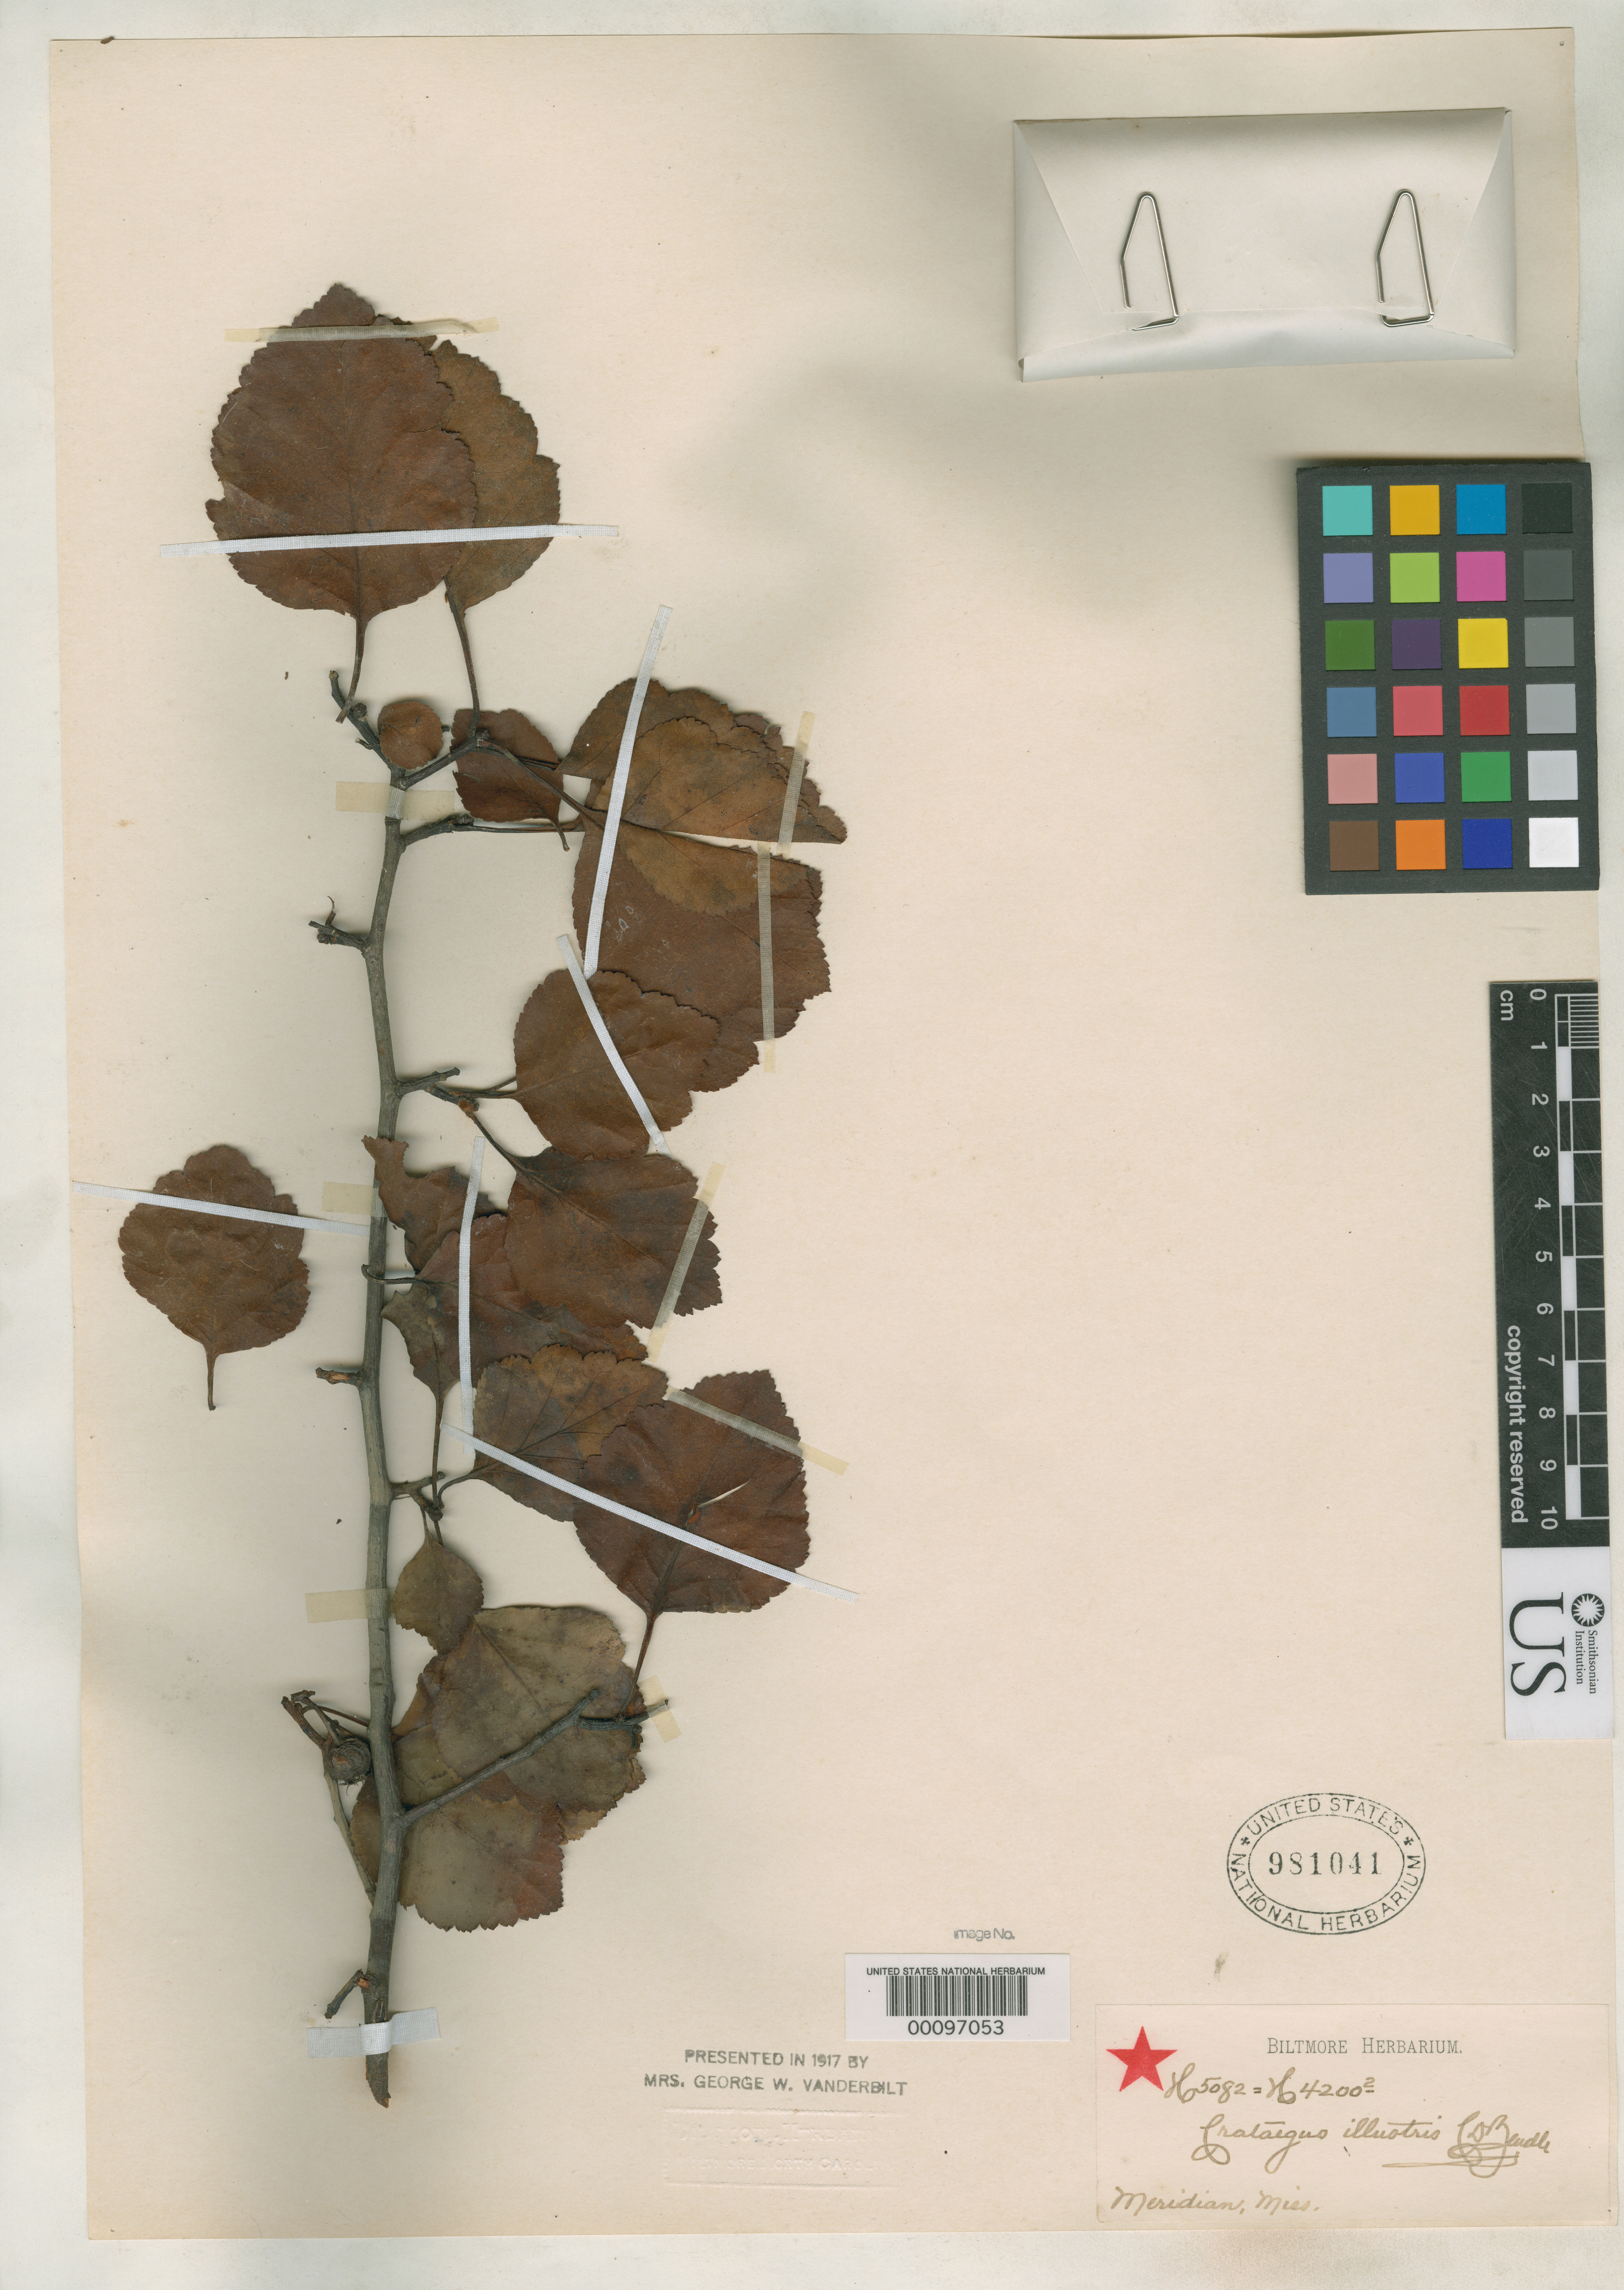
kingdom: Plantae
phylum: Tracheophyta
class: Magnoliopsida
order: Rosales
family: Rosaceae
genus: Crataegus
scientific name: Crataegus illustris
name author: Beadle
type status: Syntype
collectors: ex herb. Biltmore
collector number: H 4200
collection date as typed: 27 Apr 1901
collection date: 1901-04-27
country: United States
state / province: Mississippi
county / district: Lauderdale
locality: Near Meridian.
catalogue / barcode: US 981041